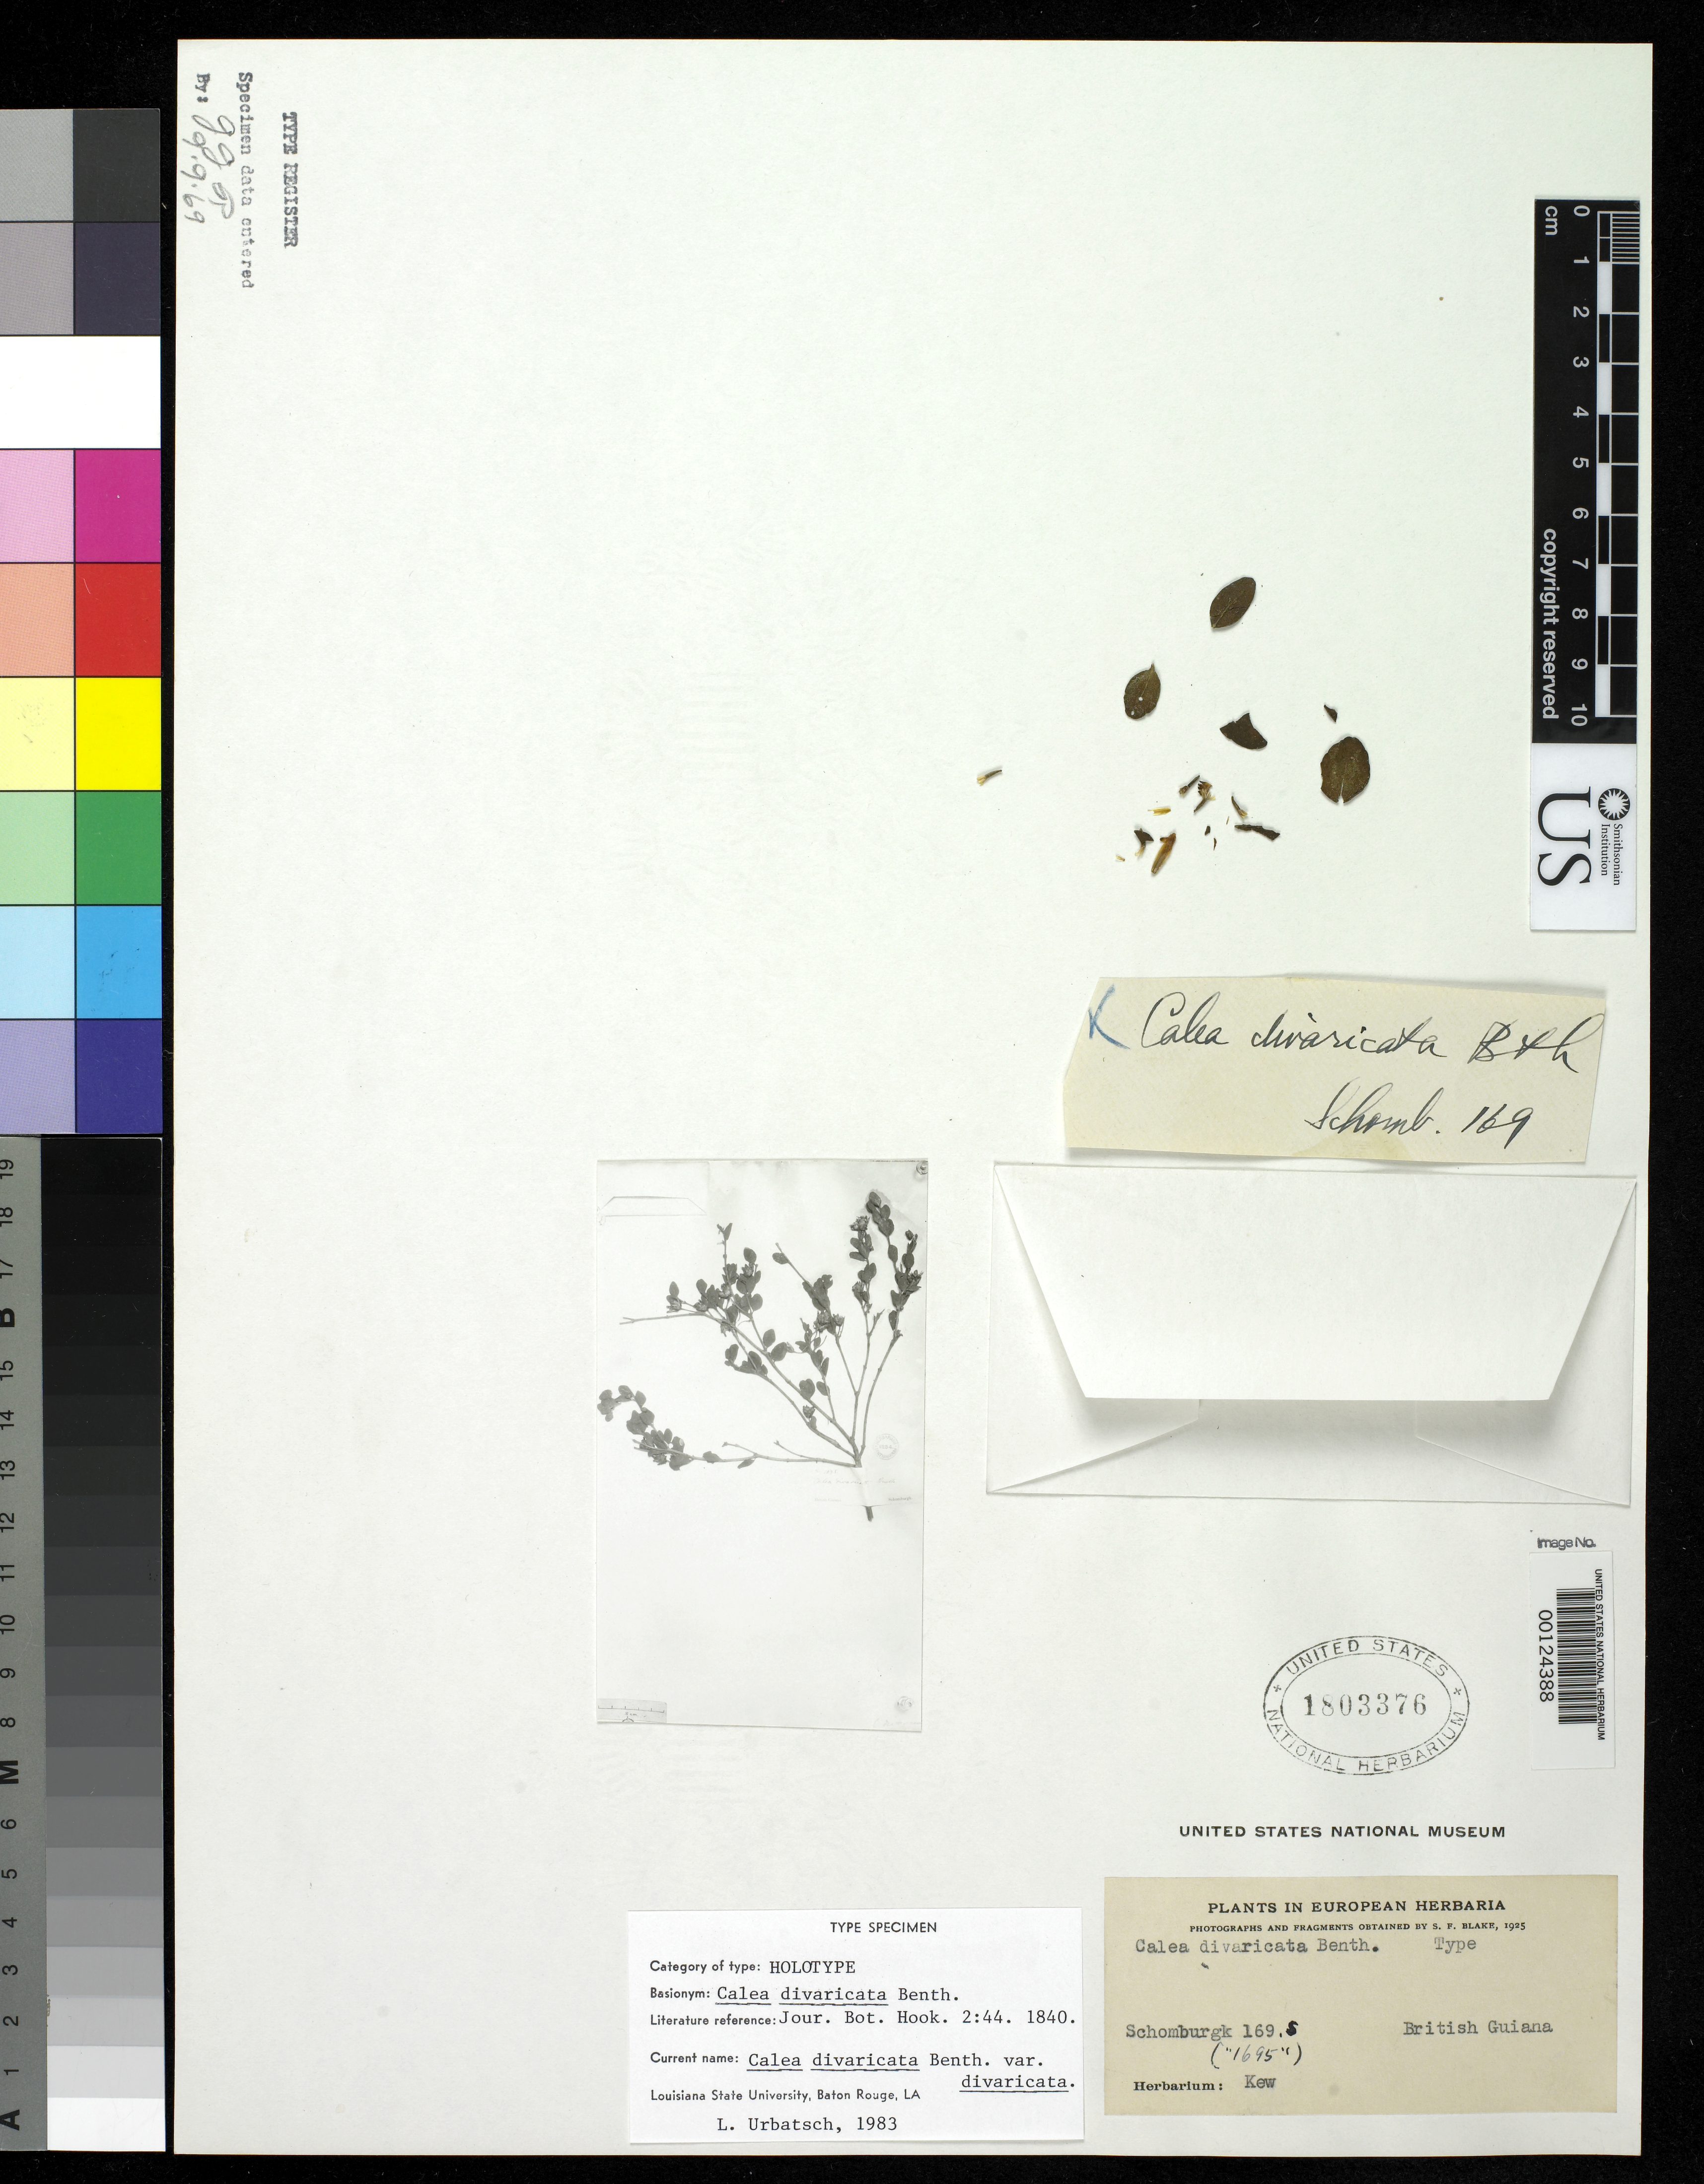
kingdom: Plantae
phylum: Tracheophyta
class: Magnoliopsida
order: Asterales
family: Asteraceae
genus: Calea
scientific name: Calea divaricata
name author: Benth.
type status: Type Fragment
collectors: M. R. Schomburgk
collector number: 1695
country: Guyana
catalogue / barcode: US 1803376